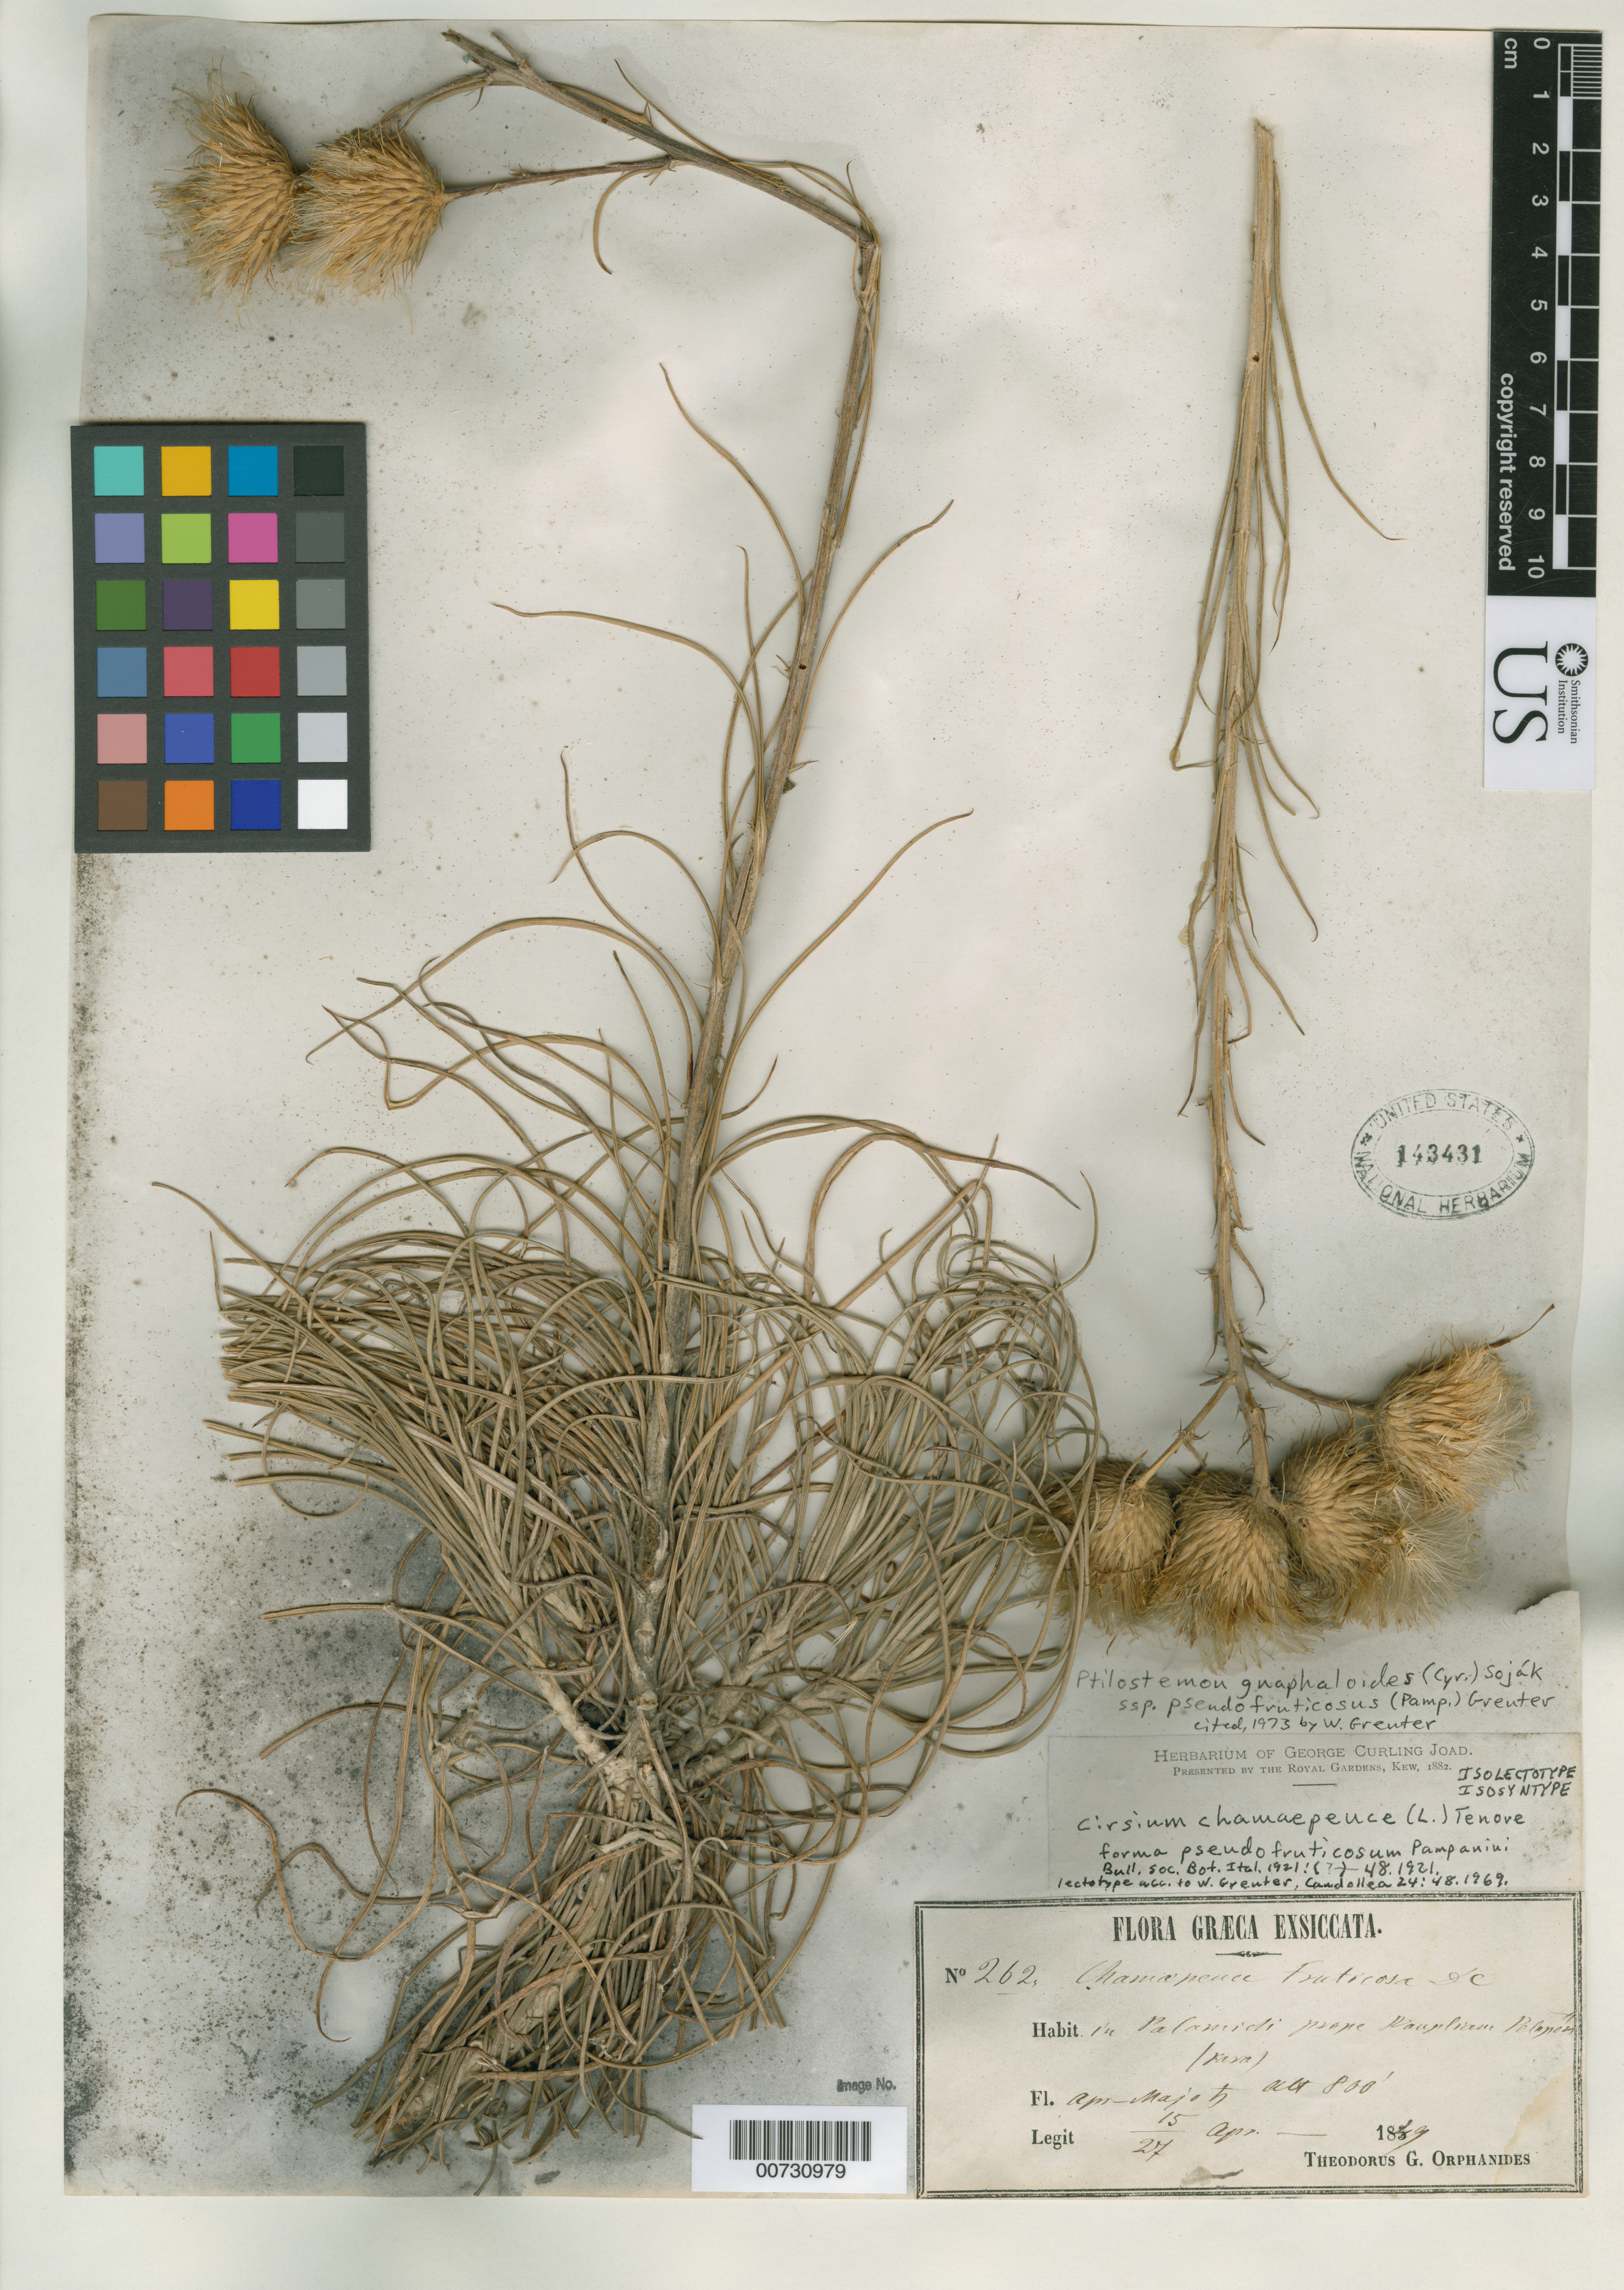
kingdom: Plantae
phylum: Tracheophyta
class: Magnoliopsida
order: Asterales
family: Asteraceae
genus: Cirsium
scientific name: Cirsium chamapeuce f. pseudofruticosum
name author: Pampanini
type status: Isolectotype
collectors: T. G. Orphanides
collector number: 262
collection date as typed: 15 Apr 1849 to 27 Apr 1849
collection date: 1849-04-15/1849-04-27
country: Greece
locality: In Palamidi prope Naupliam Peloponnesi.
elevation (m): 244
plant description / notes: Collection (but not US sheet) cited 1973 by W. Greuter, Boissiera 22: 124.; Flora graeca exsiccata.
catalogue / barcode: US 143431